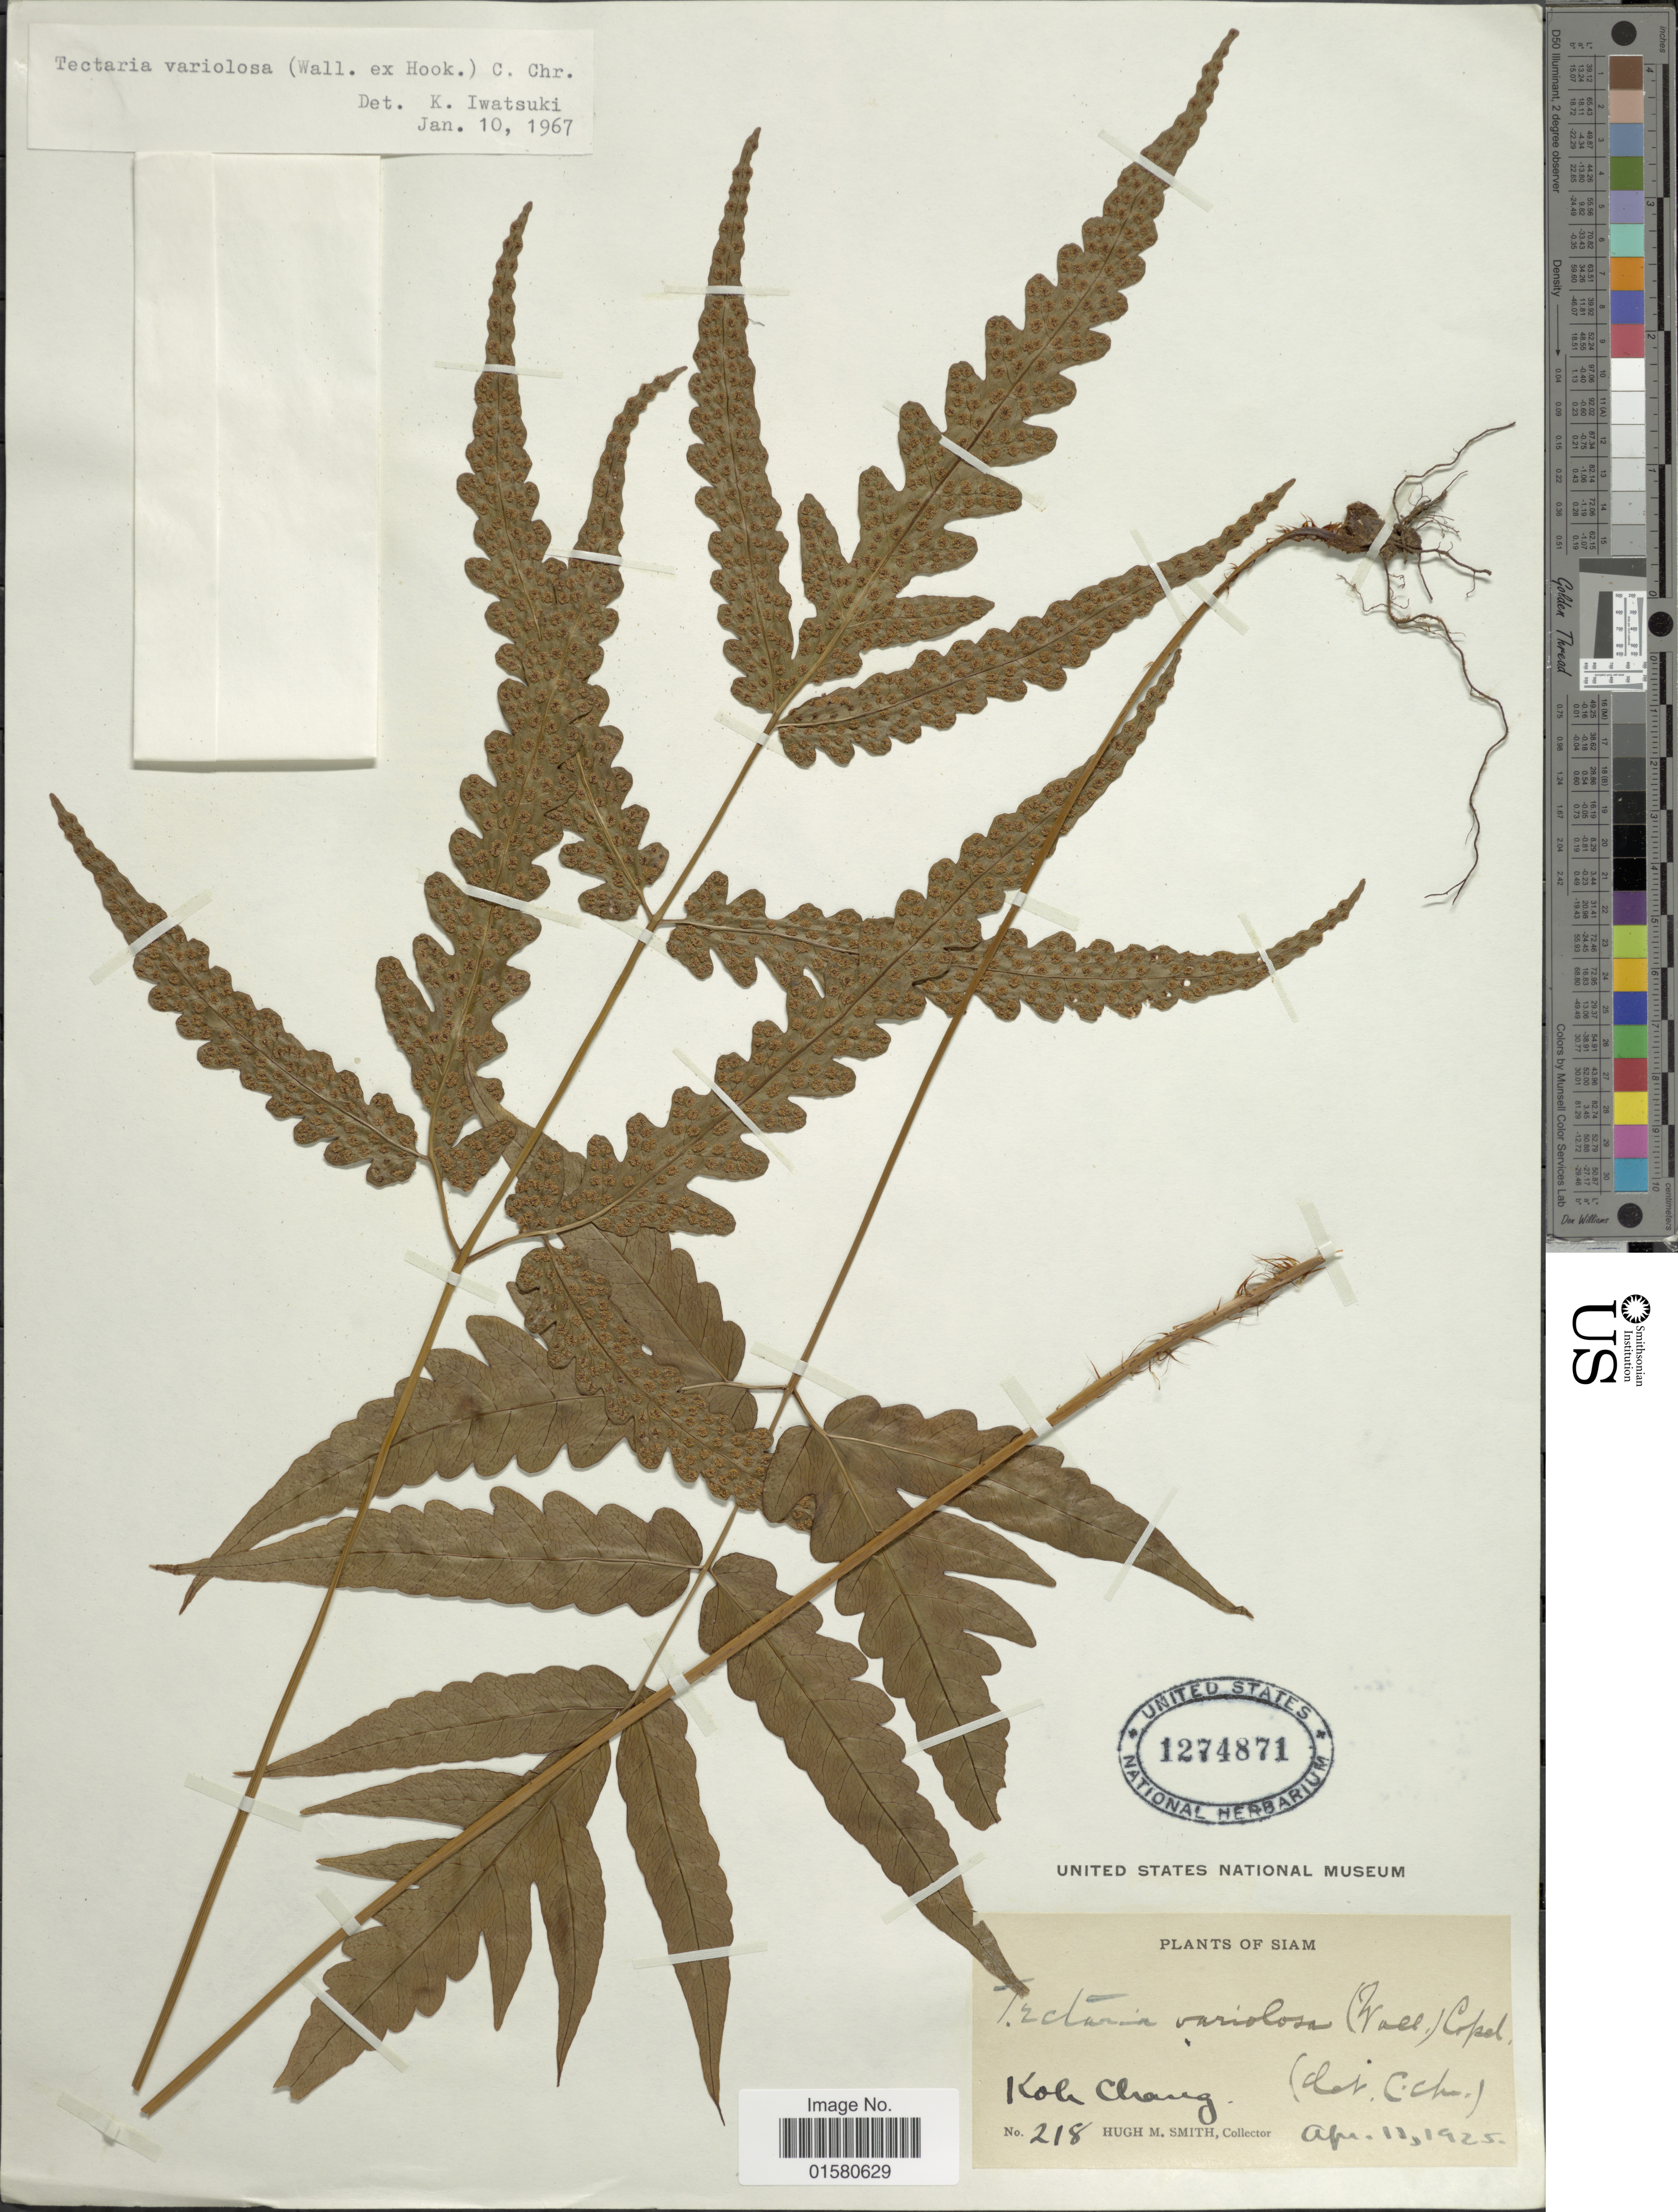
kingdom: Plantae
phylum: Tracheophyta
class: Polypodiopsida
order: Polypodiales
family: Tectariaceae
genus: Tectaria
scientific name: Tectaria variolosa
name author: (Wall. ex Hook.) C. Chr.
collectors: H. M. Smith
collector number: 218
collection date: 1925-04-11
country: Thailand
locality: Siam. Koh Chang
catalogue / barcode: US 1274871